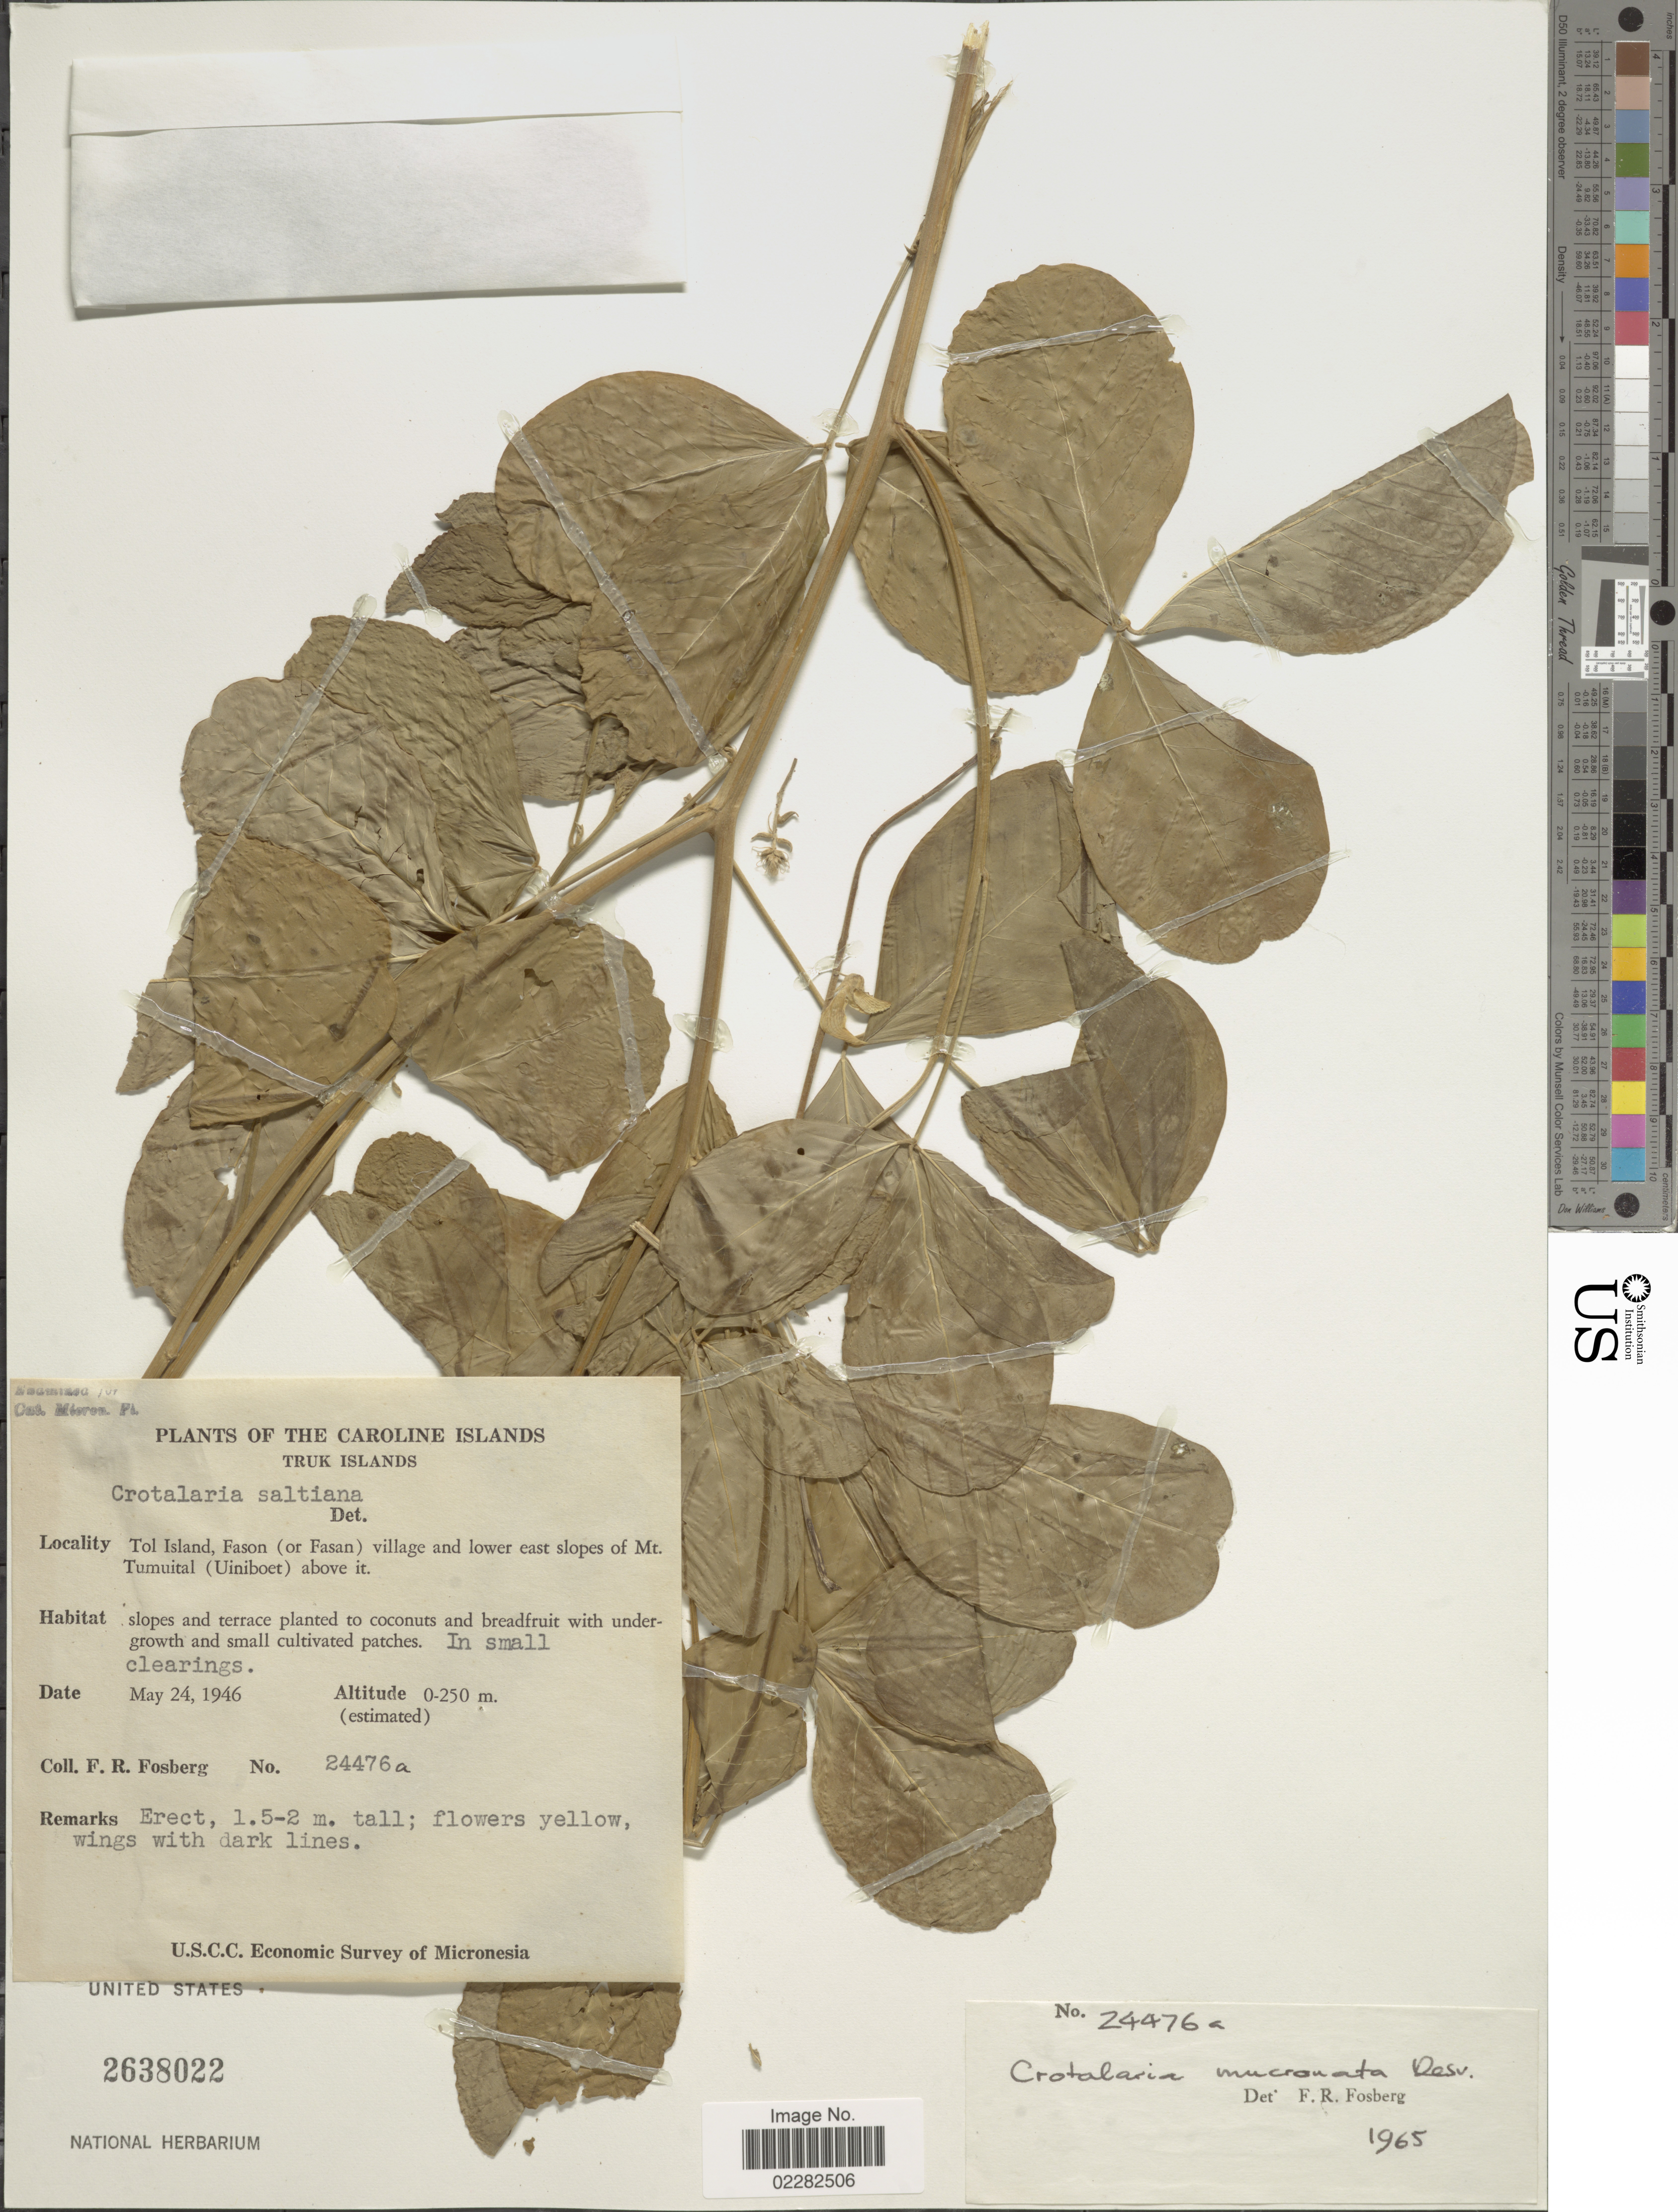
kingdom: Plantae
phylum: Tracheophyta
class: Magnoliopsida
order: Fabales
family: Fabaceae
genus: Crotalaria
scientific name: Crotalaria pallida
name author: Aiton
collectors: F. R. Fosberg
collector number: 24476a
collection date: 1946-05-24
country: Micronesia, Federated States of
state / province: Truk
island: Tol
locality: Truk Islands, Caroline Islands, Tol Island, Fason (or Fasan) village and lower east slopes of Mt. Tumuital (Uiniboet) above it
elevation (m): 0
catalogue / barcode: US 2638022